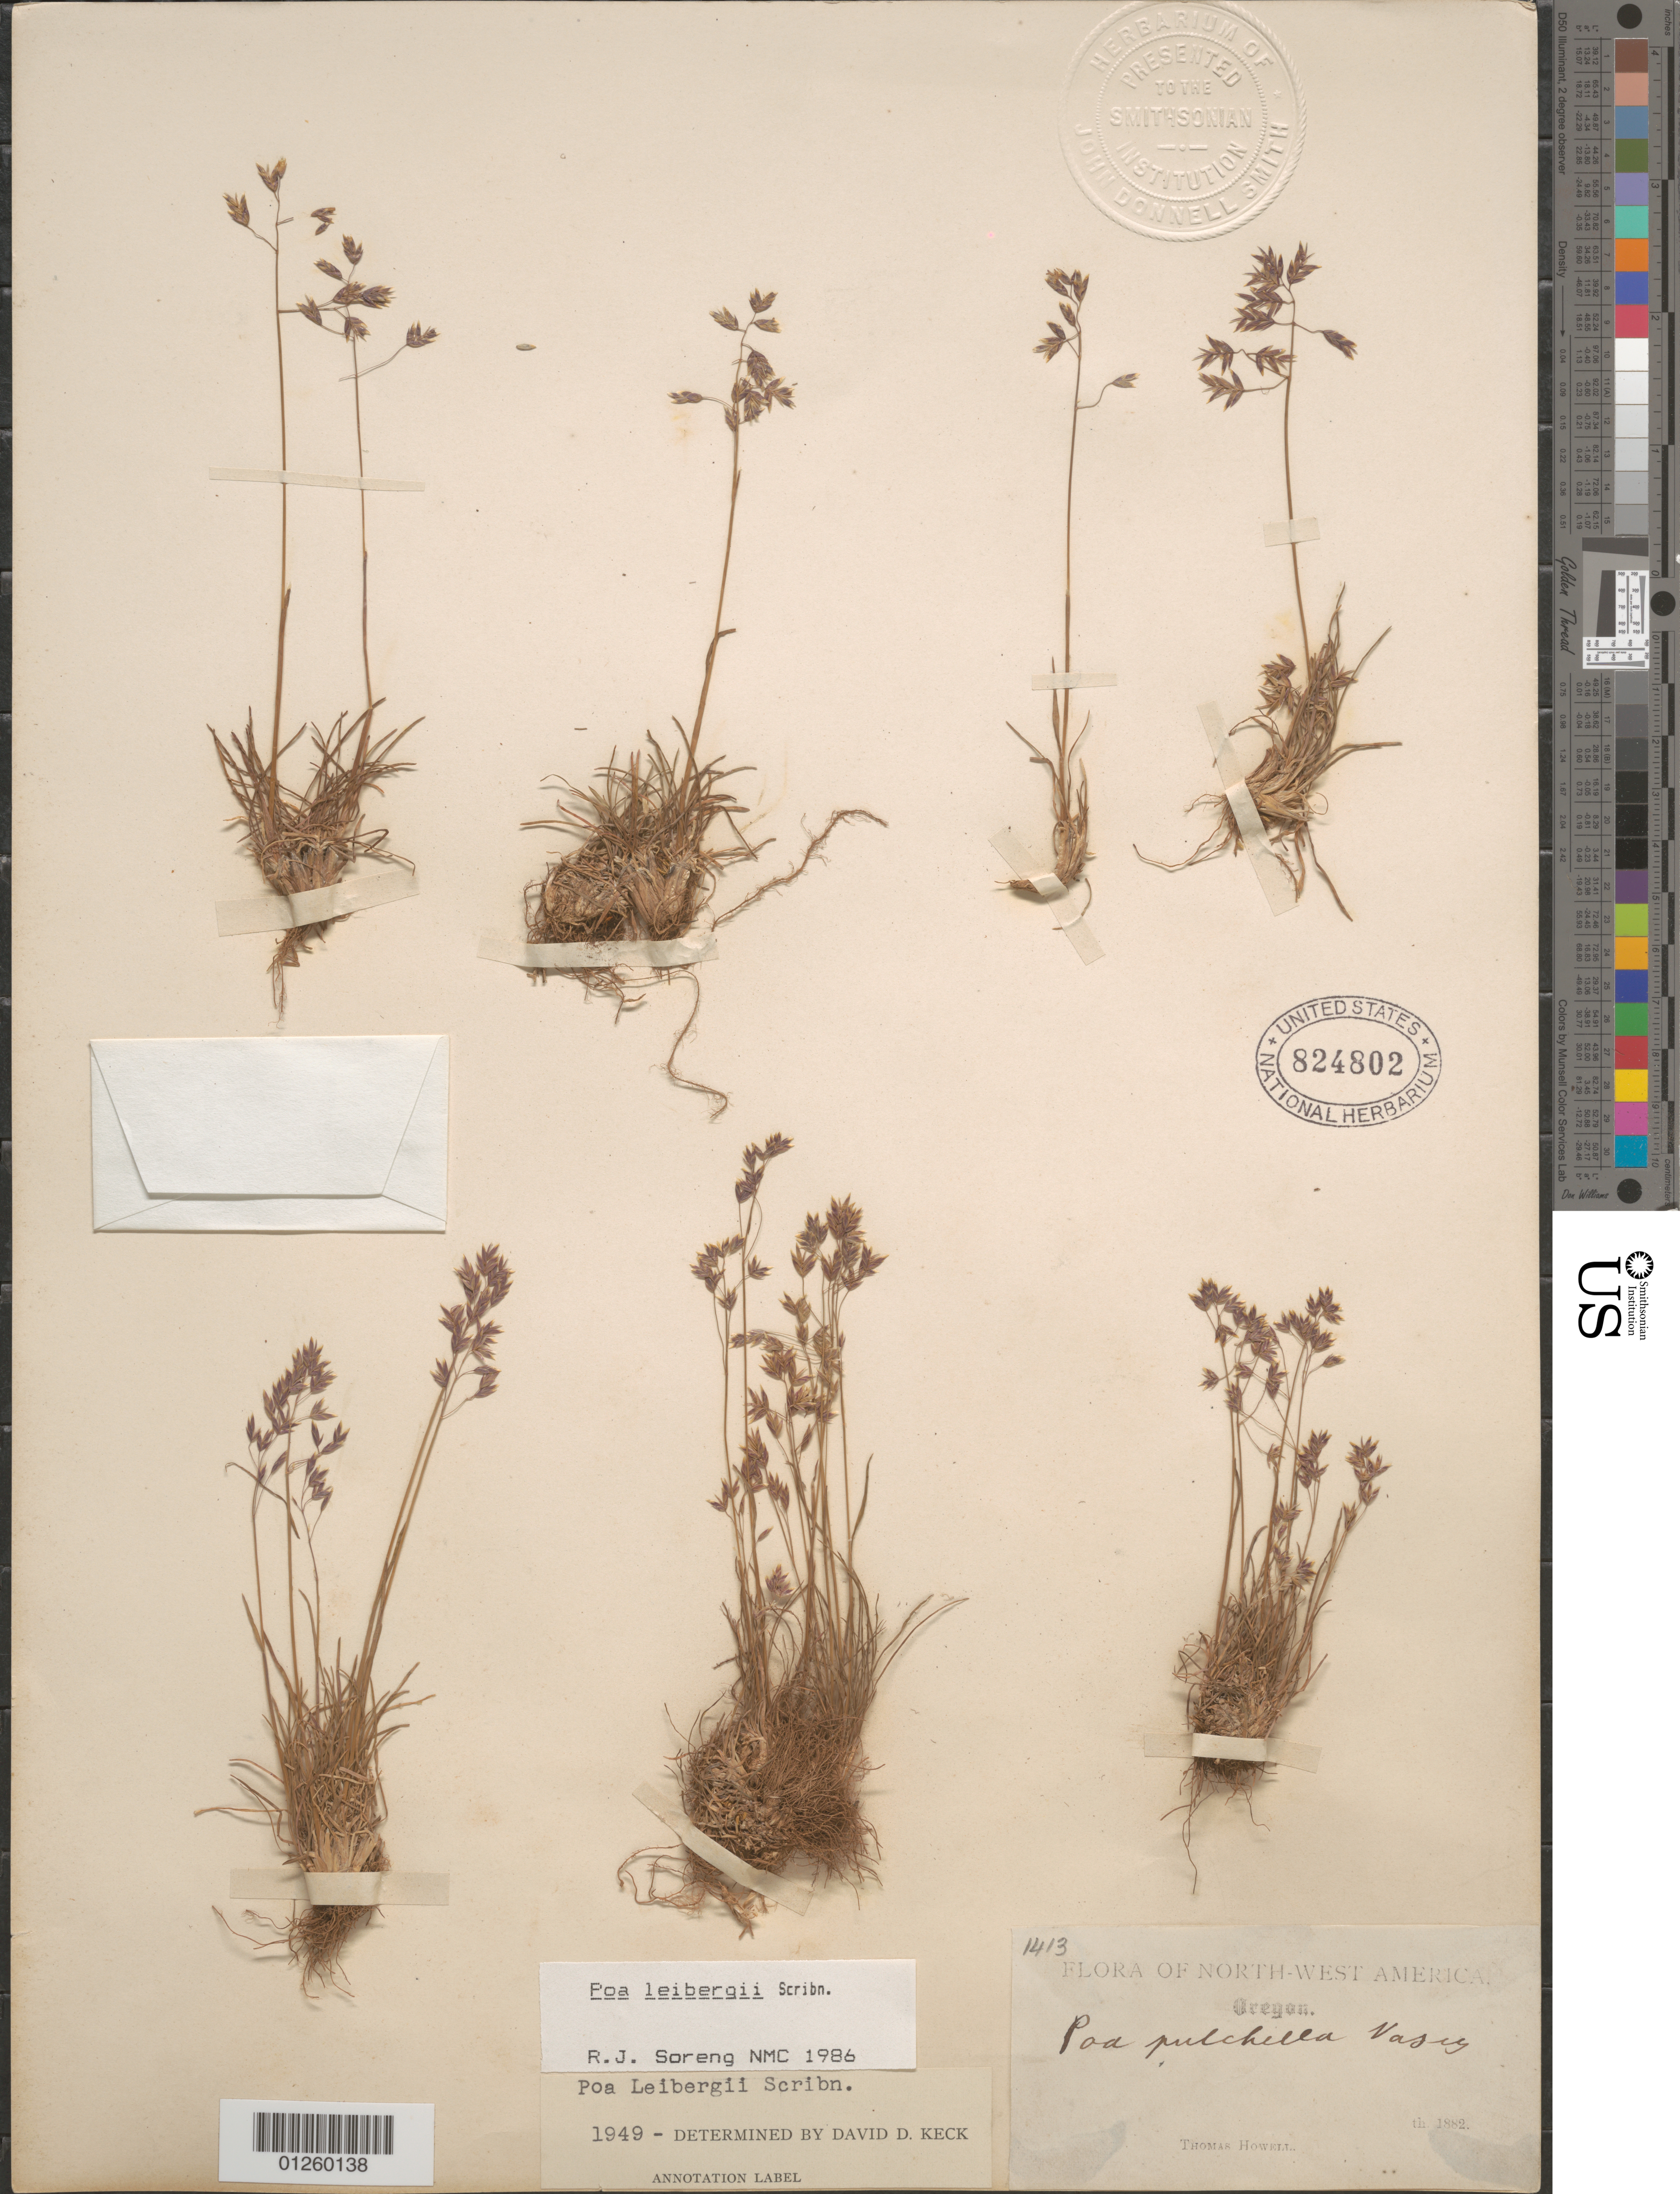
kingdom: Plantae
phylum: Tracheophyta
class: Liliopsida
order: Poales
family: Poaceae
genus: Poa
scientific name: Poa leibergii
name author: Scribn.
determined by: Soreng, Robert J., Research Associate (BOT), Smithsonian Institution - National Museum of Natural History (UNITED STATES)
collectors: T. Howell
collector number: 1413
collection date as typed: th 1882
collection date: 1882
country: United States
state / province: Oregon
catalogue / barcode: US 824802